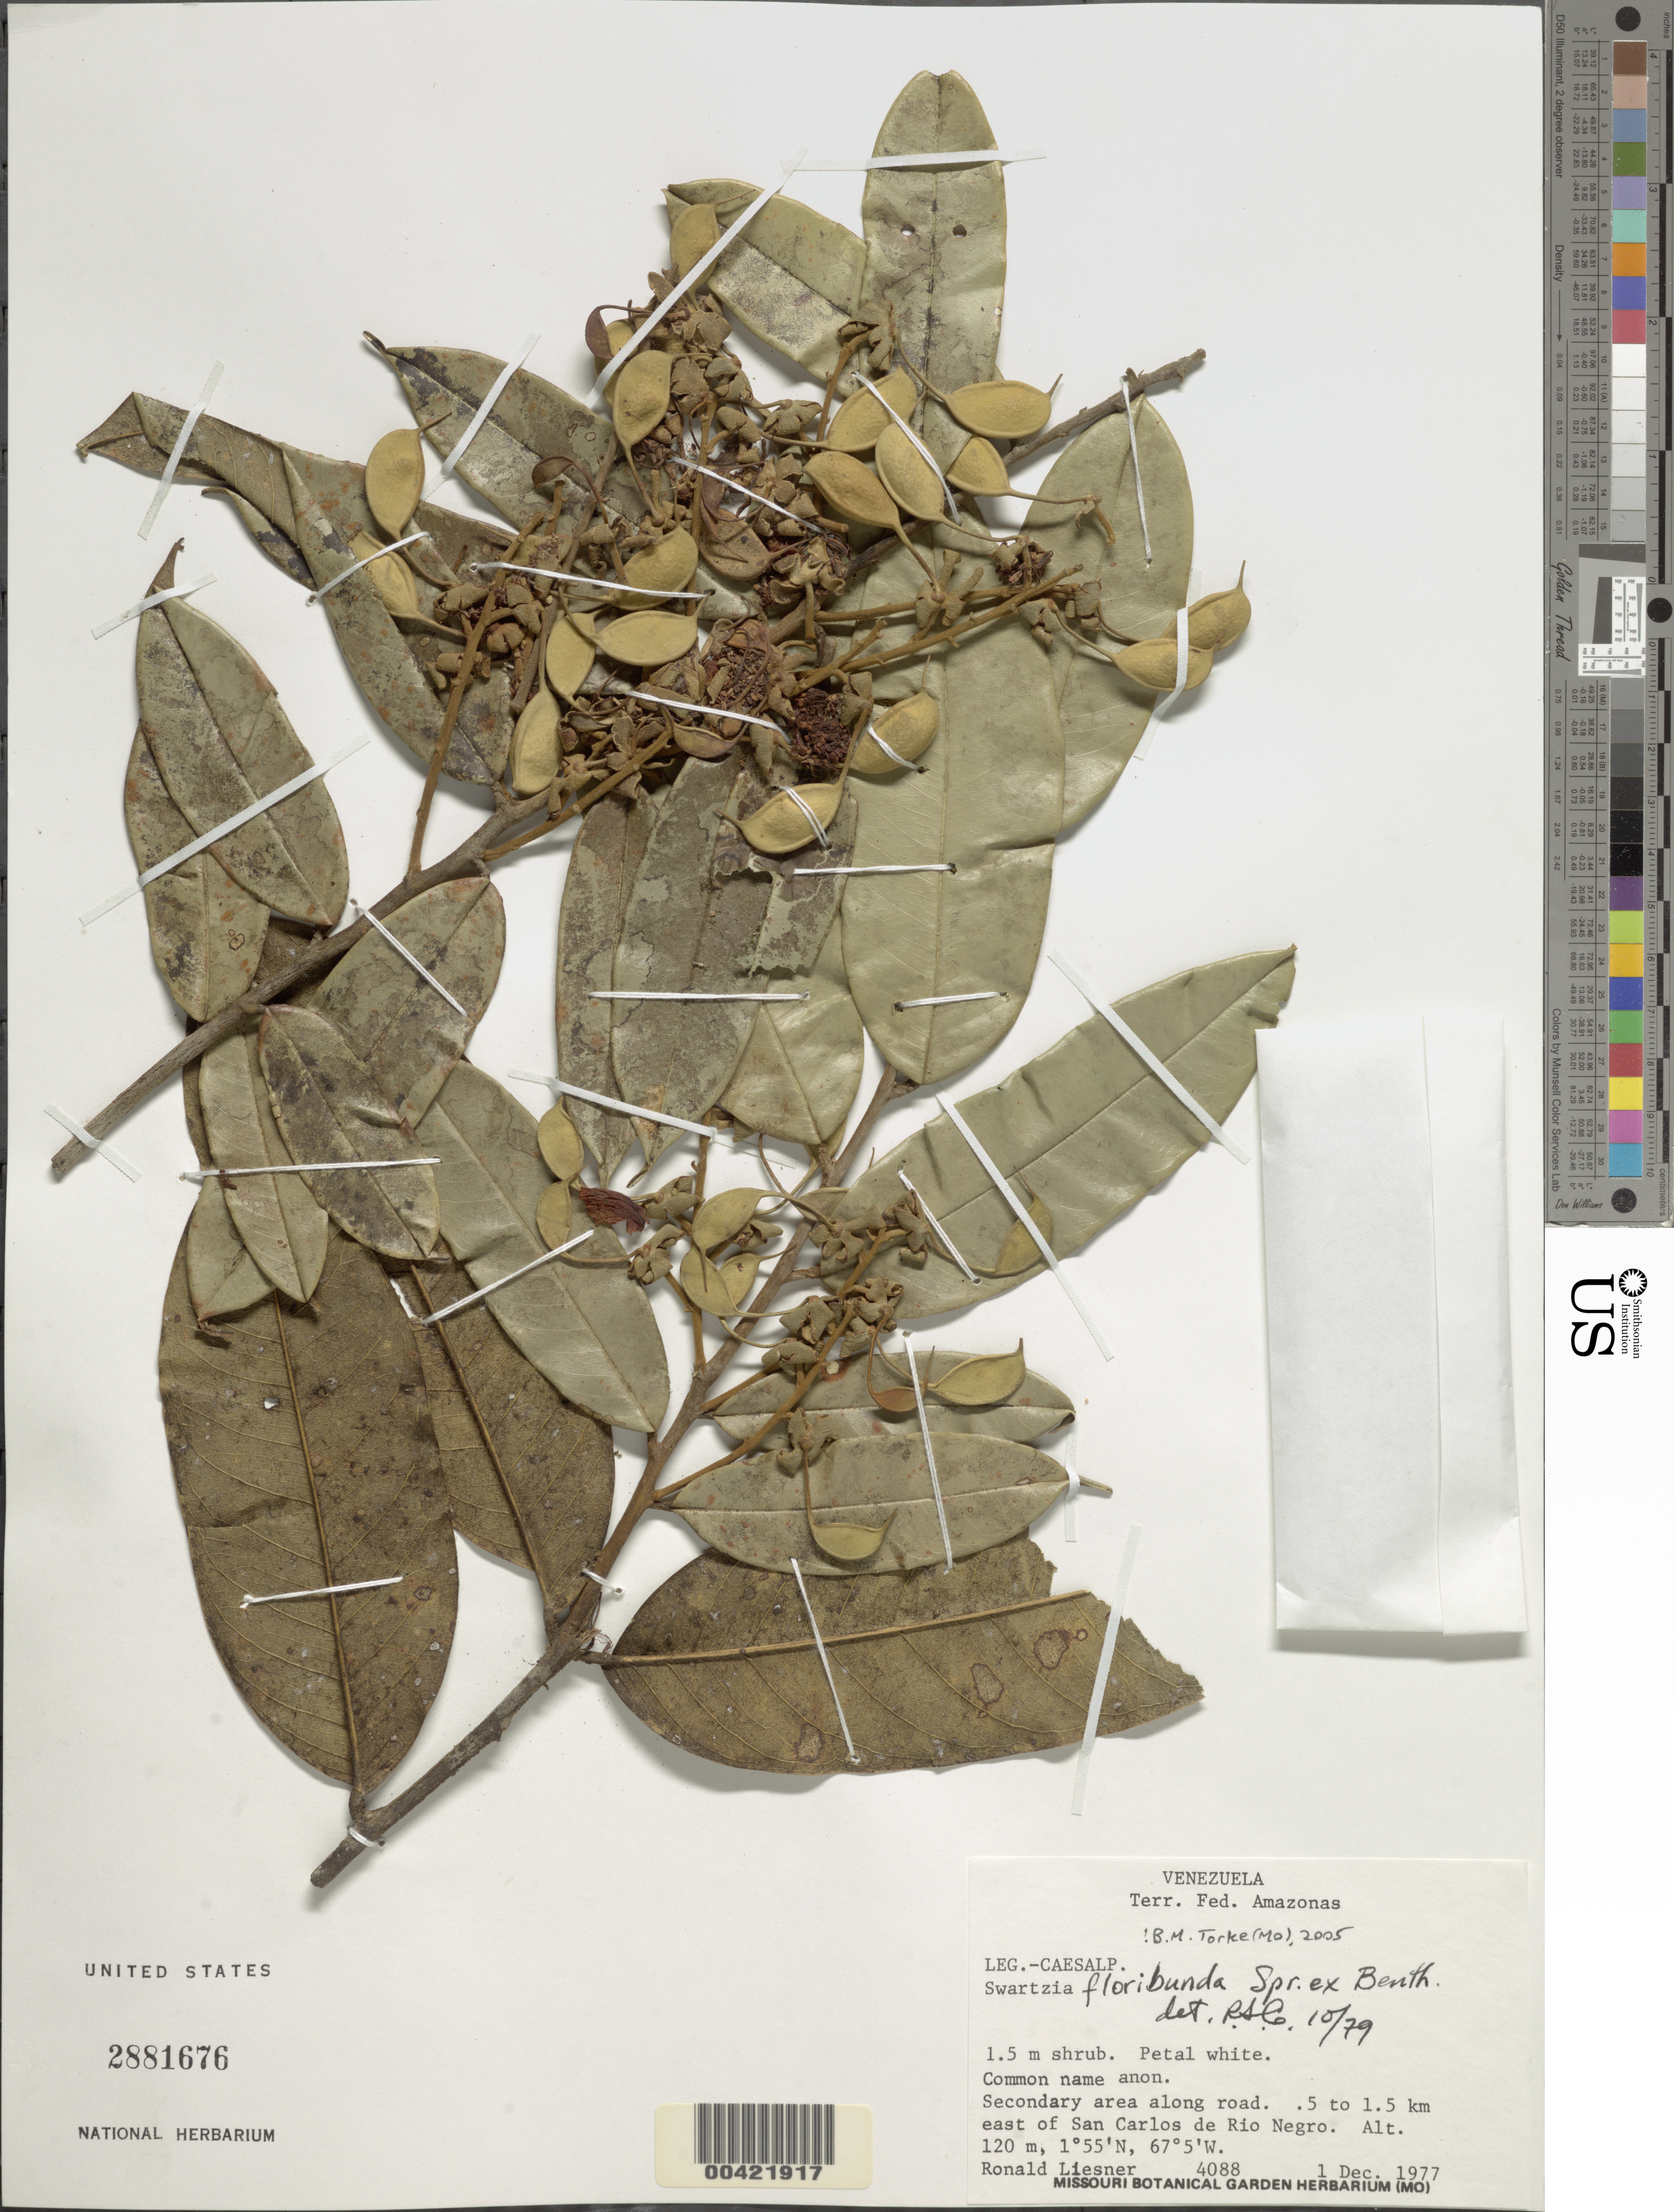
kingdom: Plantae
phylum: Tracheophyta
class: Magnoliopsida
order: Fabales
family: Fabaceae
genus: Swartzia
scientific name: Swartzia floribunda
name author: Spruce ex Benth.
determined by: Cowan, R. S.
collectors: R. L. Liesner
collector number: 4088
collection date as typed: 01 Dec 1977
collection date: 1977-12-01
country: Venezuela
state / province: Amazonas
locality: San carlos de rio negro, 0.5-1.5 km e of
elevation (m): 120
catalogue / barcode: US 2881676